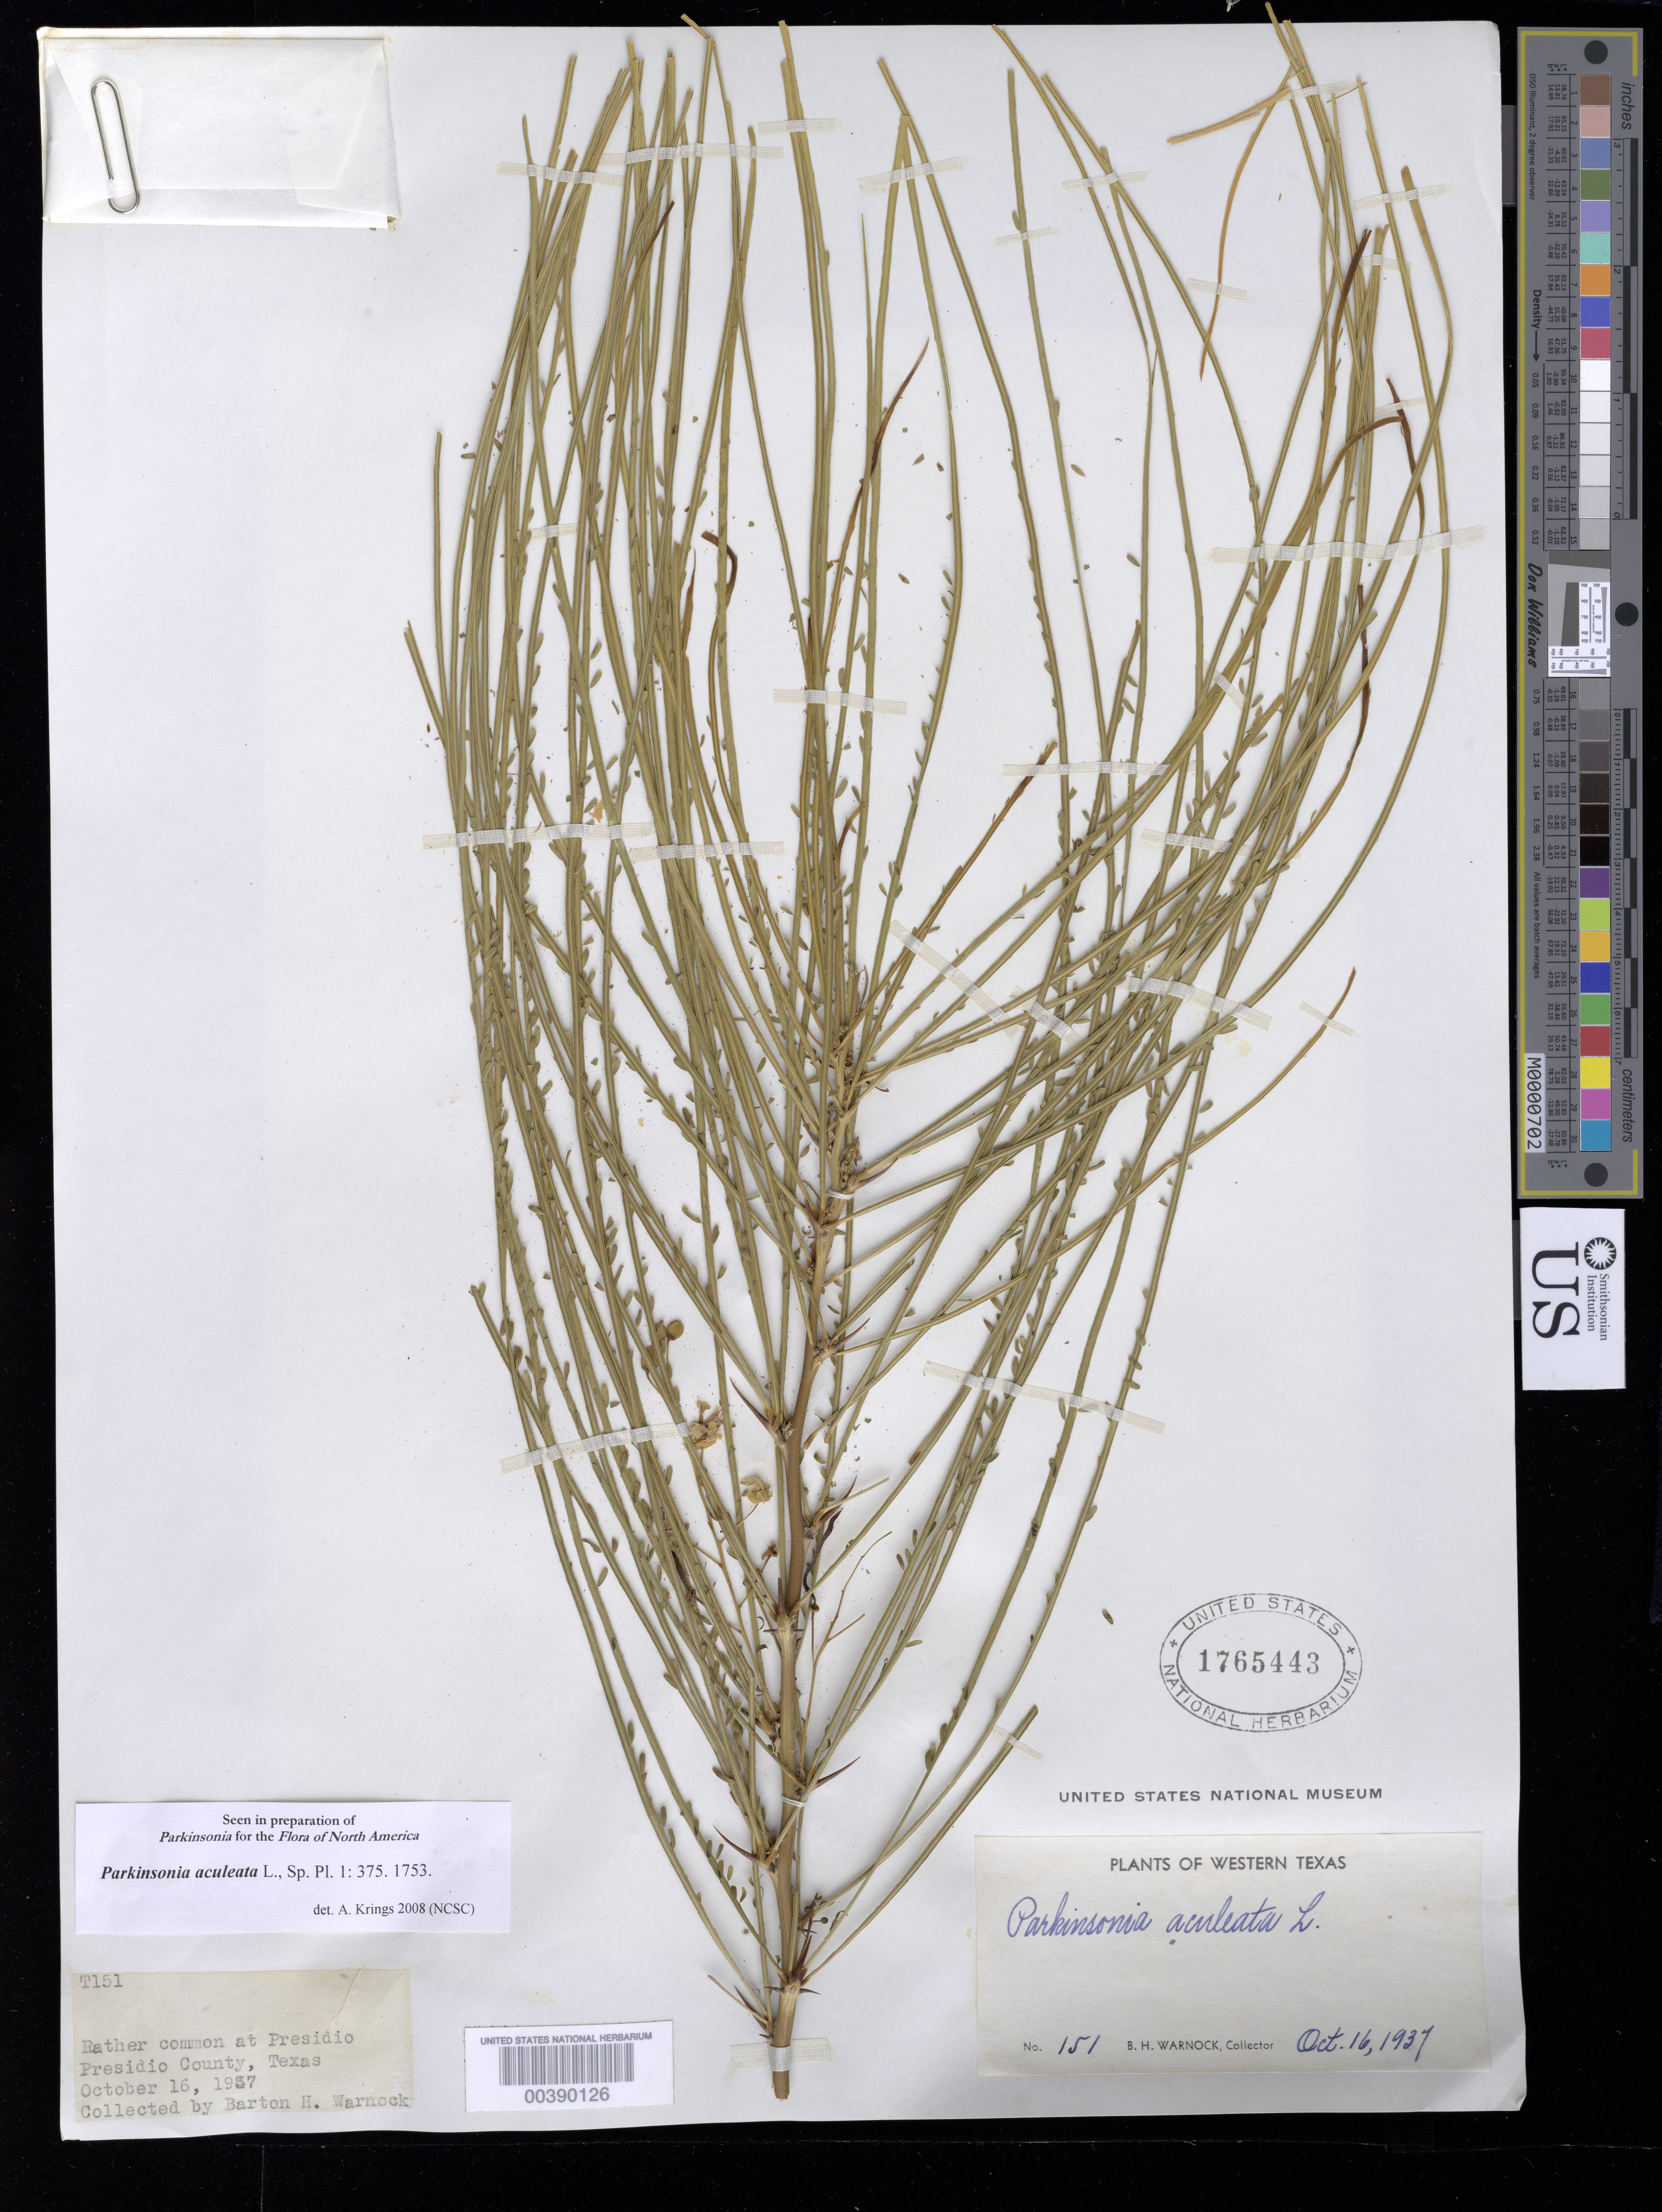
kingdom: Plantae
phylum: Tracheophyta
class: Magnoliopsida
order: Fabales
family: Fabaceae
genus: Parkinsonia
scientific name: Parkinsonia aculeata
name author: L.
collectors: B. H. Warnock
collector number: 151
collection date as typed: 16 Oct 1937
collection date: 1937-10-16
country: United States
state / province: Texas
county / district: Presidio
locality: Presidio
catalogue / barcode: US 1765443